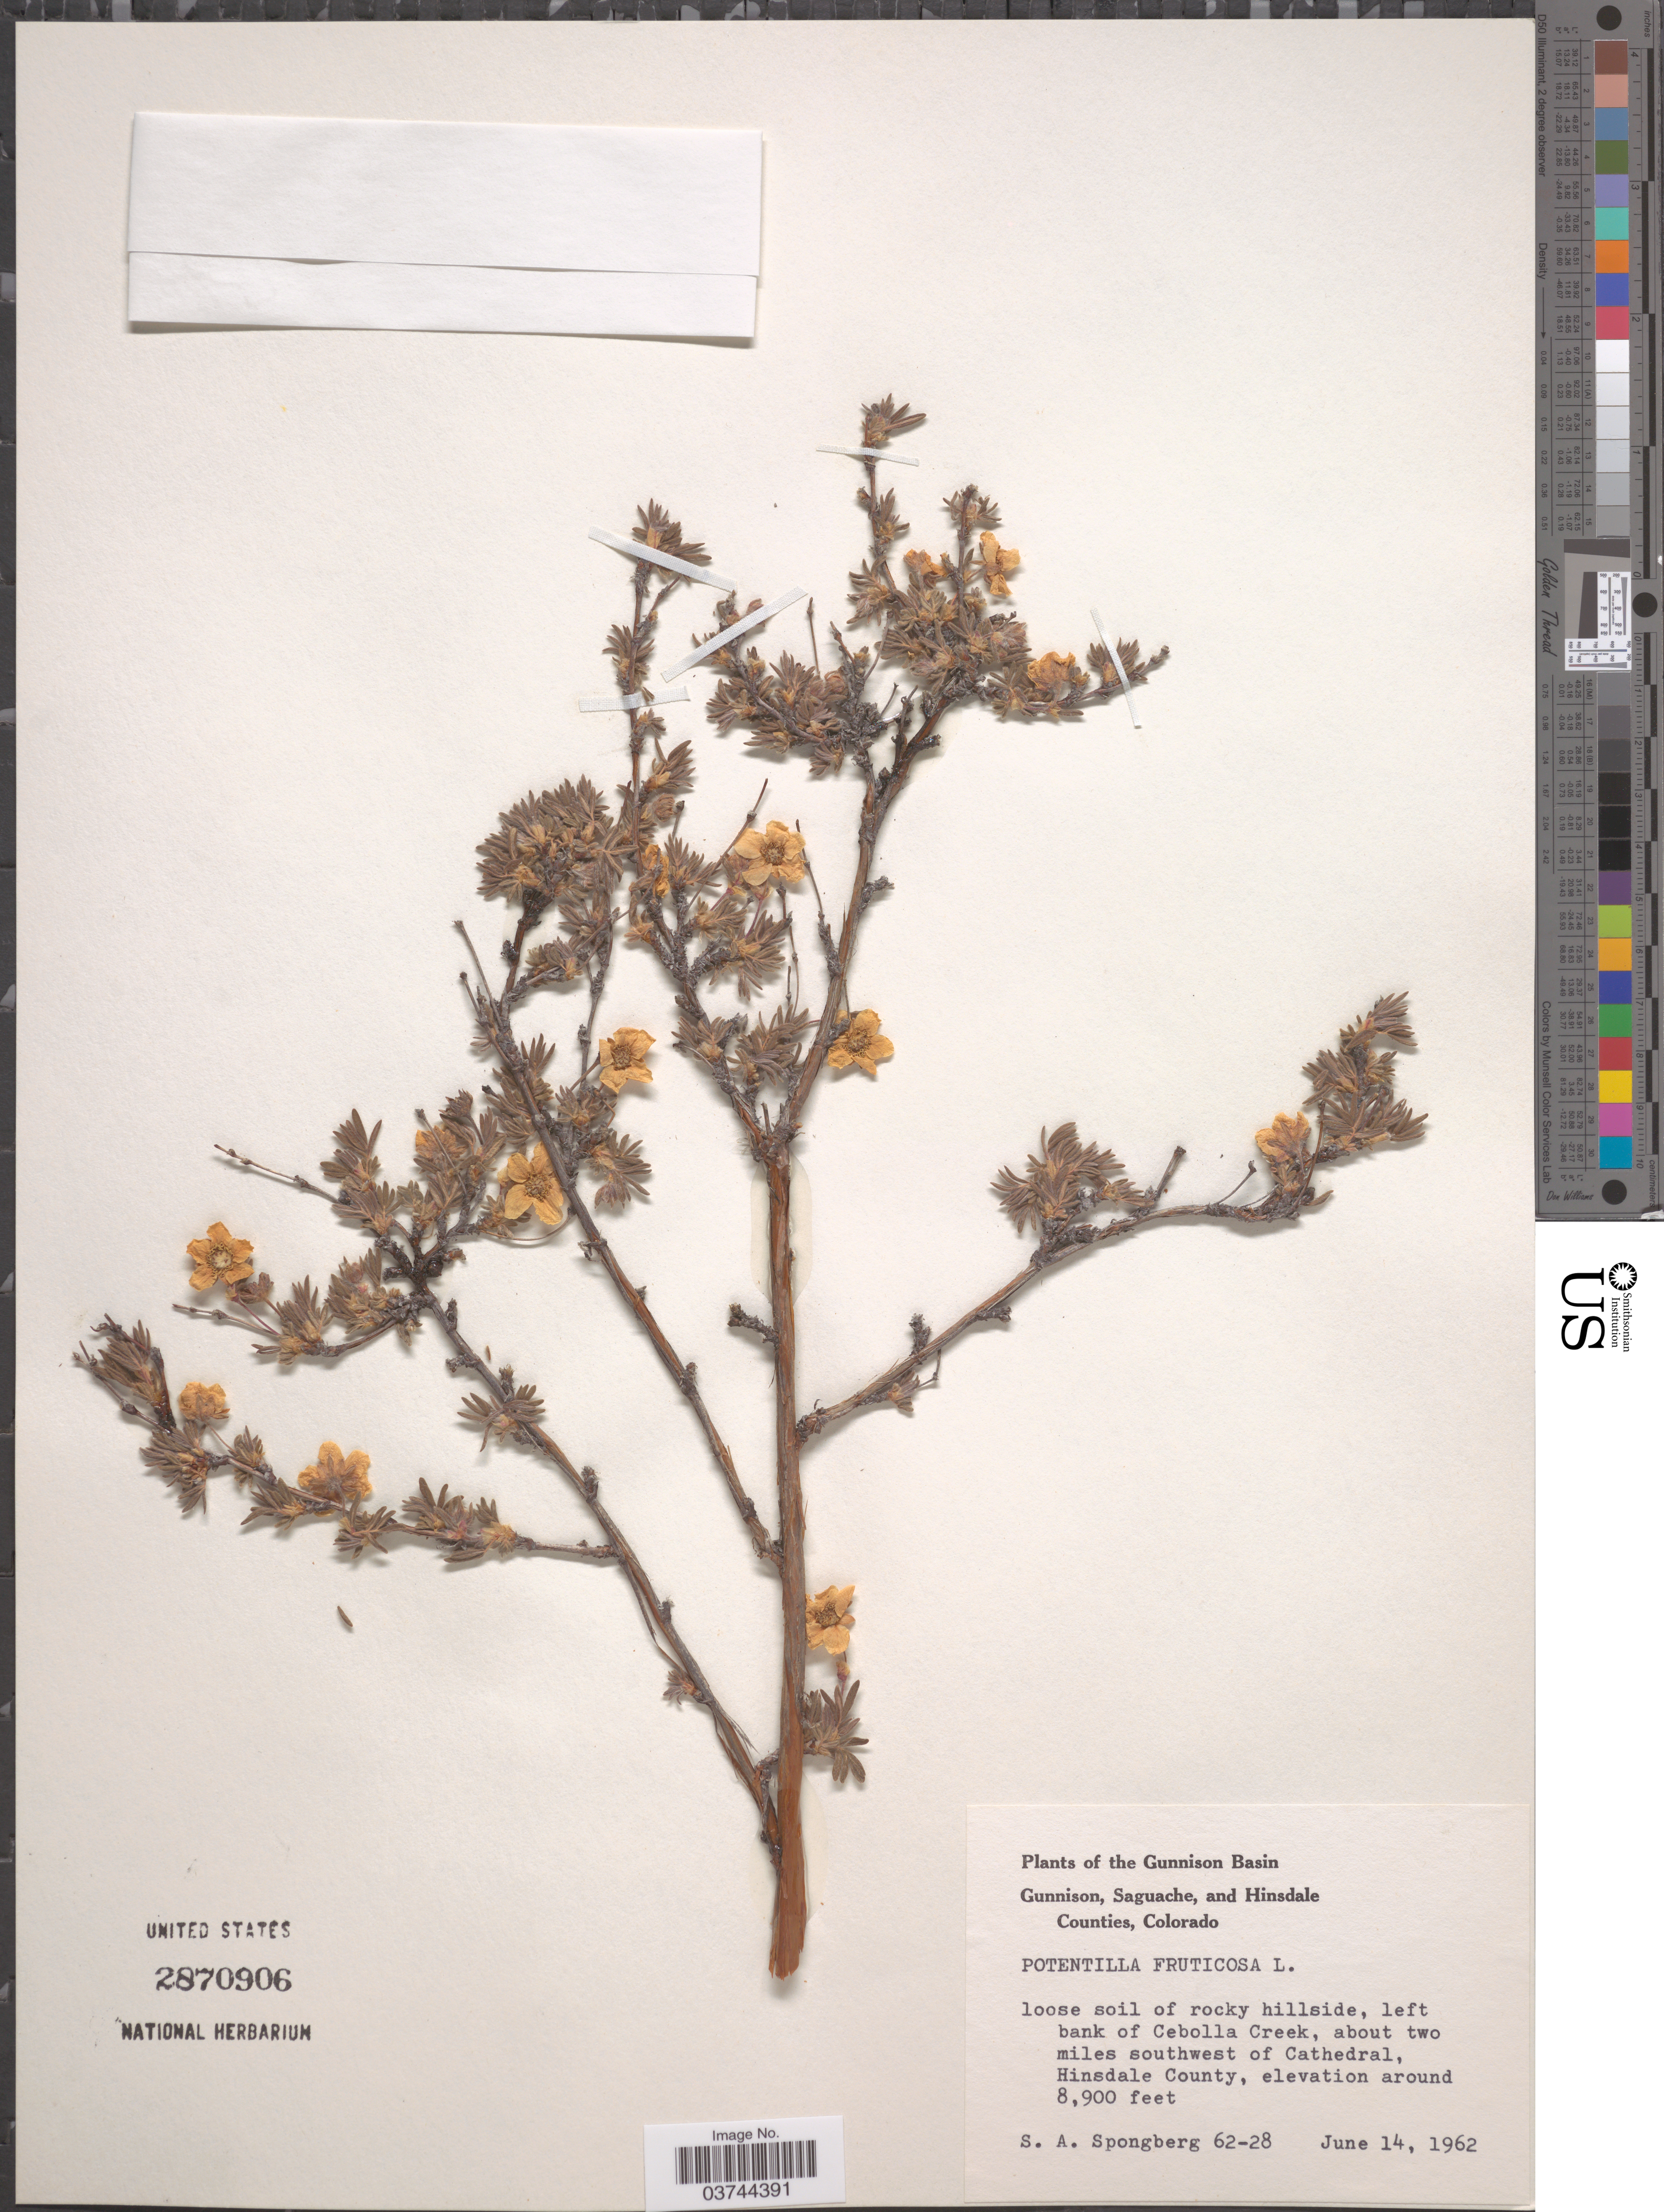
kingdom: Plantae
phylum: Tracheophyta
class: Magnoliopsida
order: Rosales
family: Rosaceae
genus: Dasiphora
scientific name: Dasiphora fruticosa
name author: (L.) Rydb.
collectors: J. Barrell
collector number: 62-28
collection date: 1962-06-14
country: United States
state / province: Colorado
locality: The Gunnison Basin. Left bank of Cebolla Creek, about two miles southwest of Cathedral, Hinsdale County.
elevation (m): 2713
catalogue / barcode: US 2870906